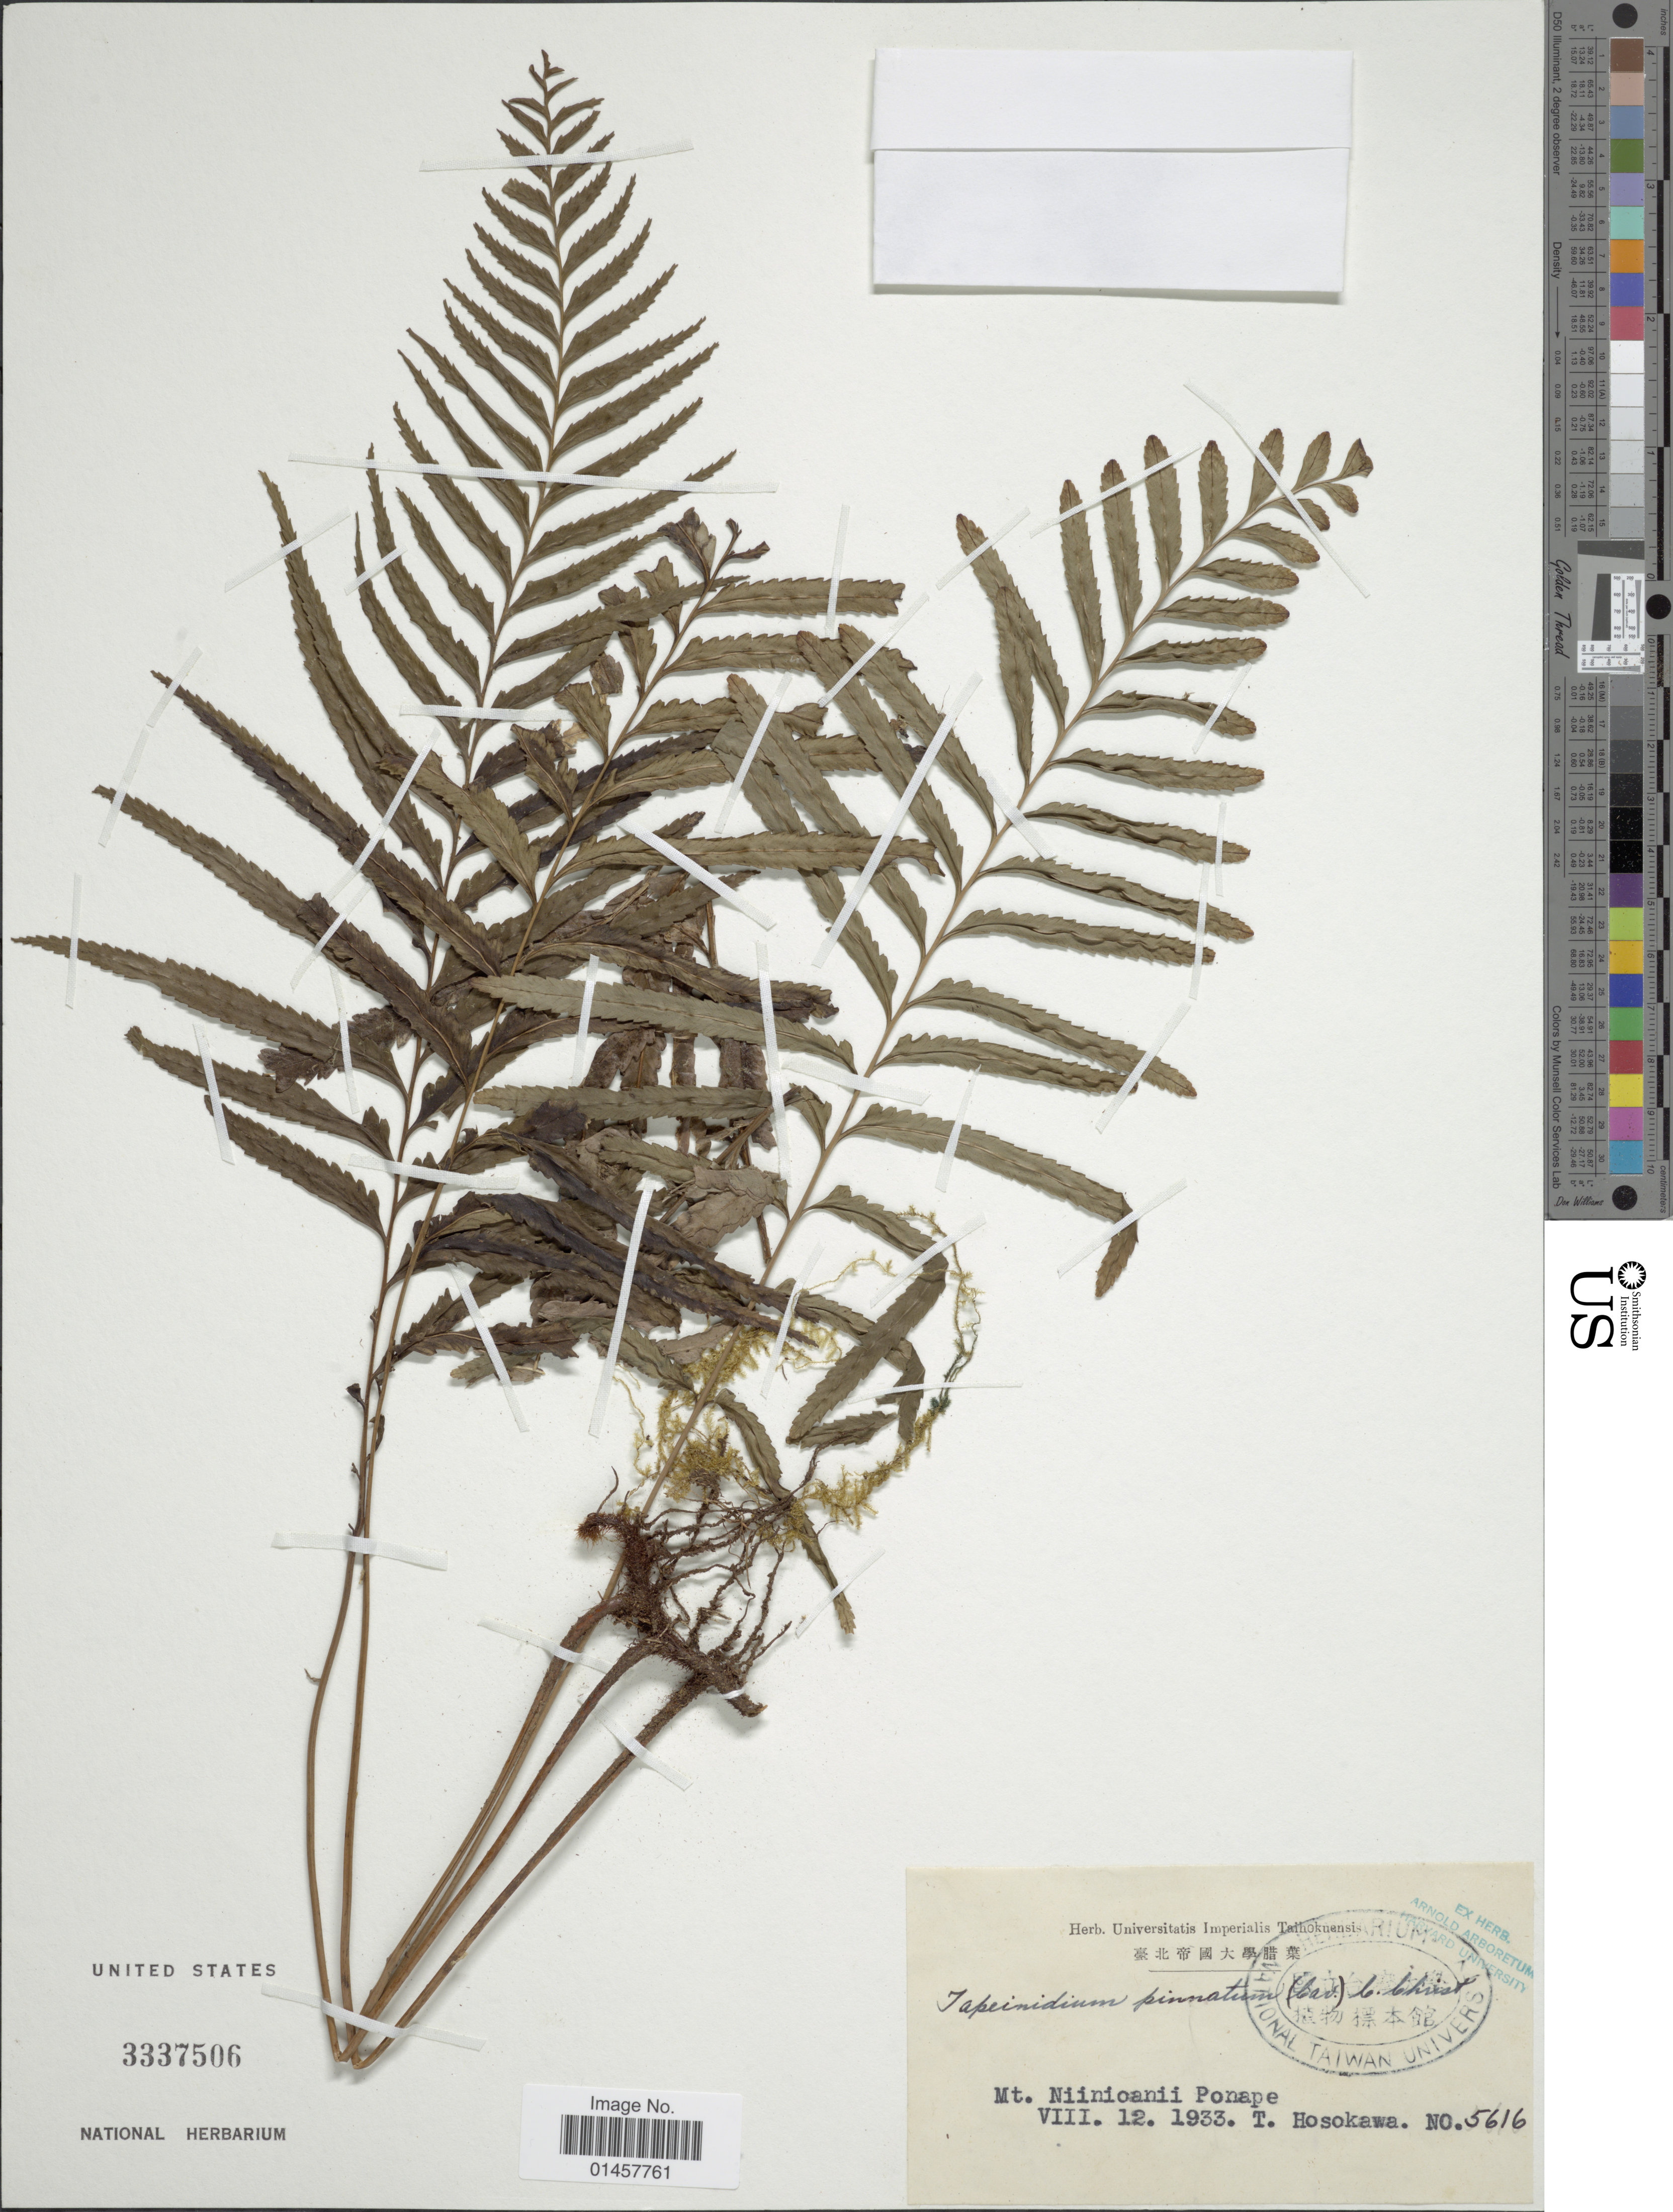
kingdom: Plantae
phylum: Tracheophyta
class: Polypodiopsida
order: Polypodiales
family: Lindsaeaceae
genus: Tapeinidium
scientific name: Tapeinidium pinnatum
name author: (Cav.) C. Chr.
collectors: T. Hosokawa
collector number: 5616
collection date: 1933-08-12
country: Micronesia, Federated States of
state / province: Pohnpei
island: Pohnpei [Ponape]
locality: Mt. Niinioani Ponape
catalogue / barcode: US 3337506